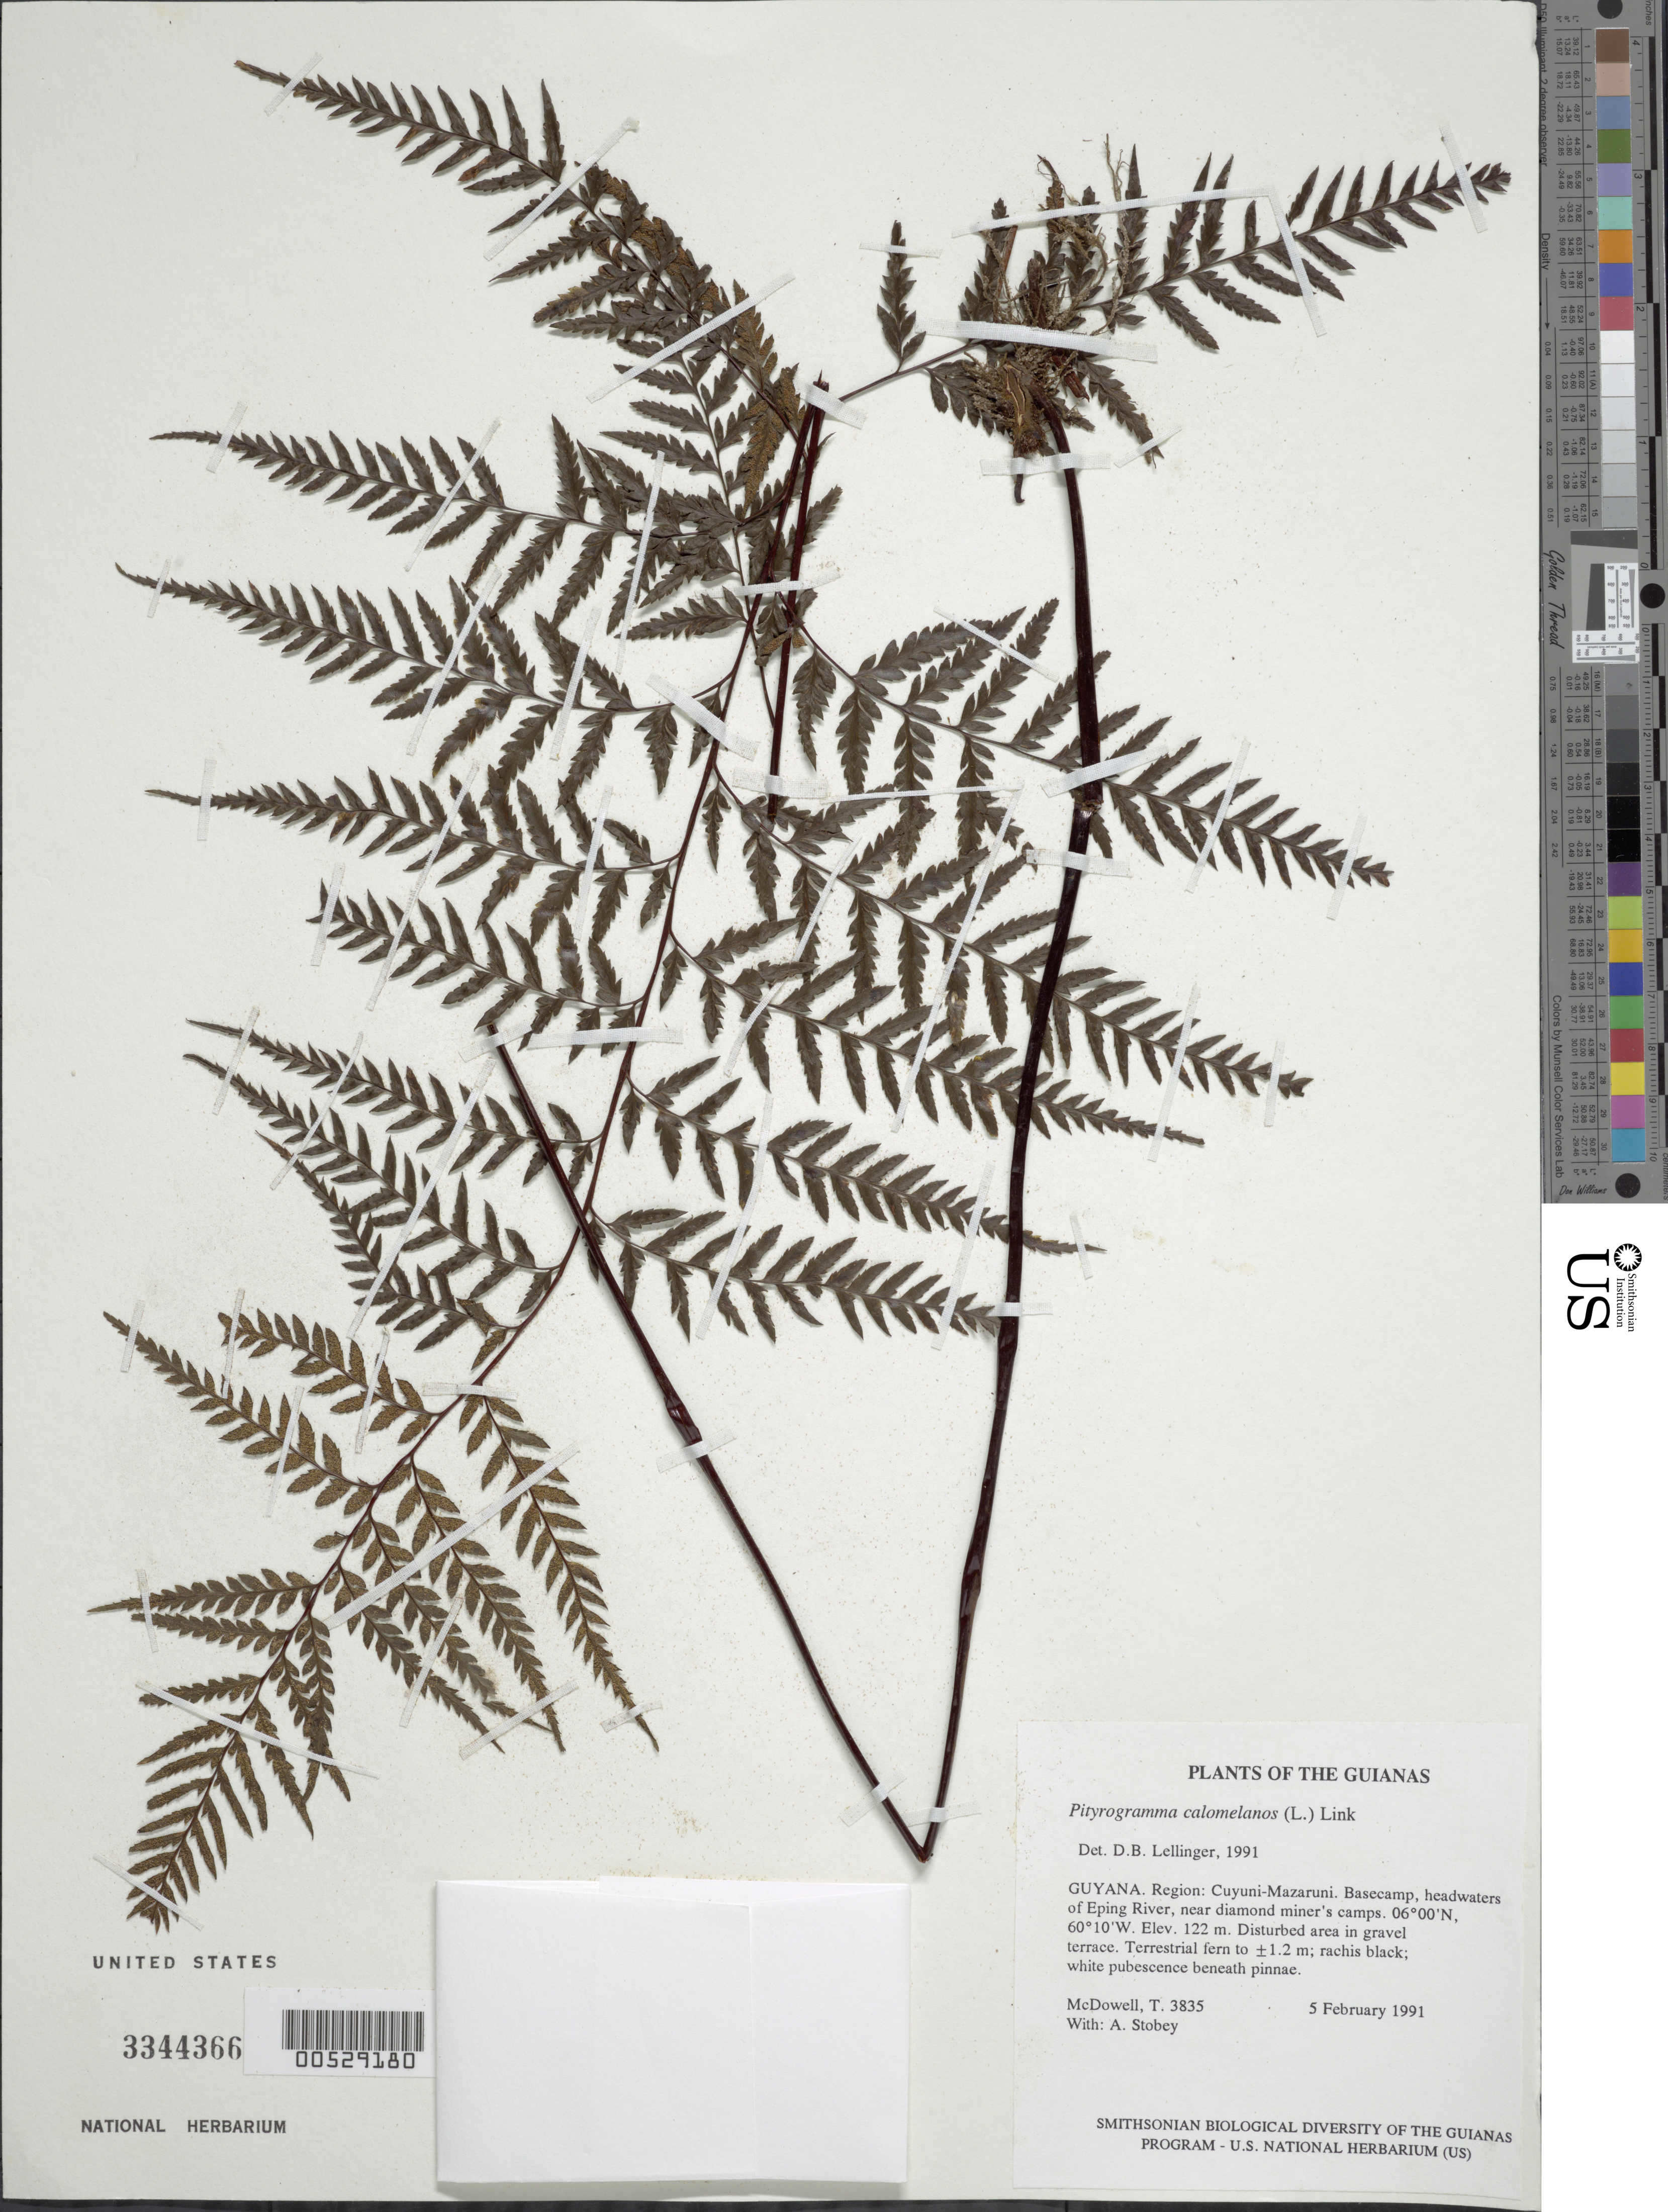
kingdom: Plantae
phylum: Tracheophyta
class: Polypodiopsida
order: Polypodiales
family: Pteridaceae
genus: Pityrogramma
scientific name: Pityrogramma calomelanos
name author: (L.) Link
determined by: Lellinger, David B., (BOT), Smithsonian Institution - National Museum of Natural History (UNITED STATES)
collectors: T. McDowell & A. Stobey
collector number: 3835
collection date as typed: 5 February 1991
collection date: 1991-02-05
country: Guyana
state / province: Cuyuni-Mazaruni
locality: Basecamp, headwaters of Eping River, near diamond miner's camps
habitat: Disturbed area in gravel terrace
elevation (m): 122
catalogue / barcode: US 3344366